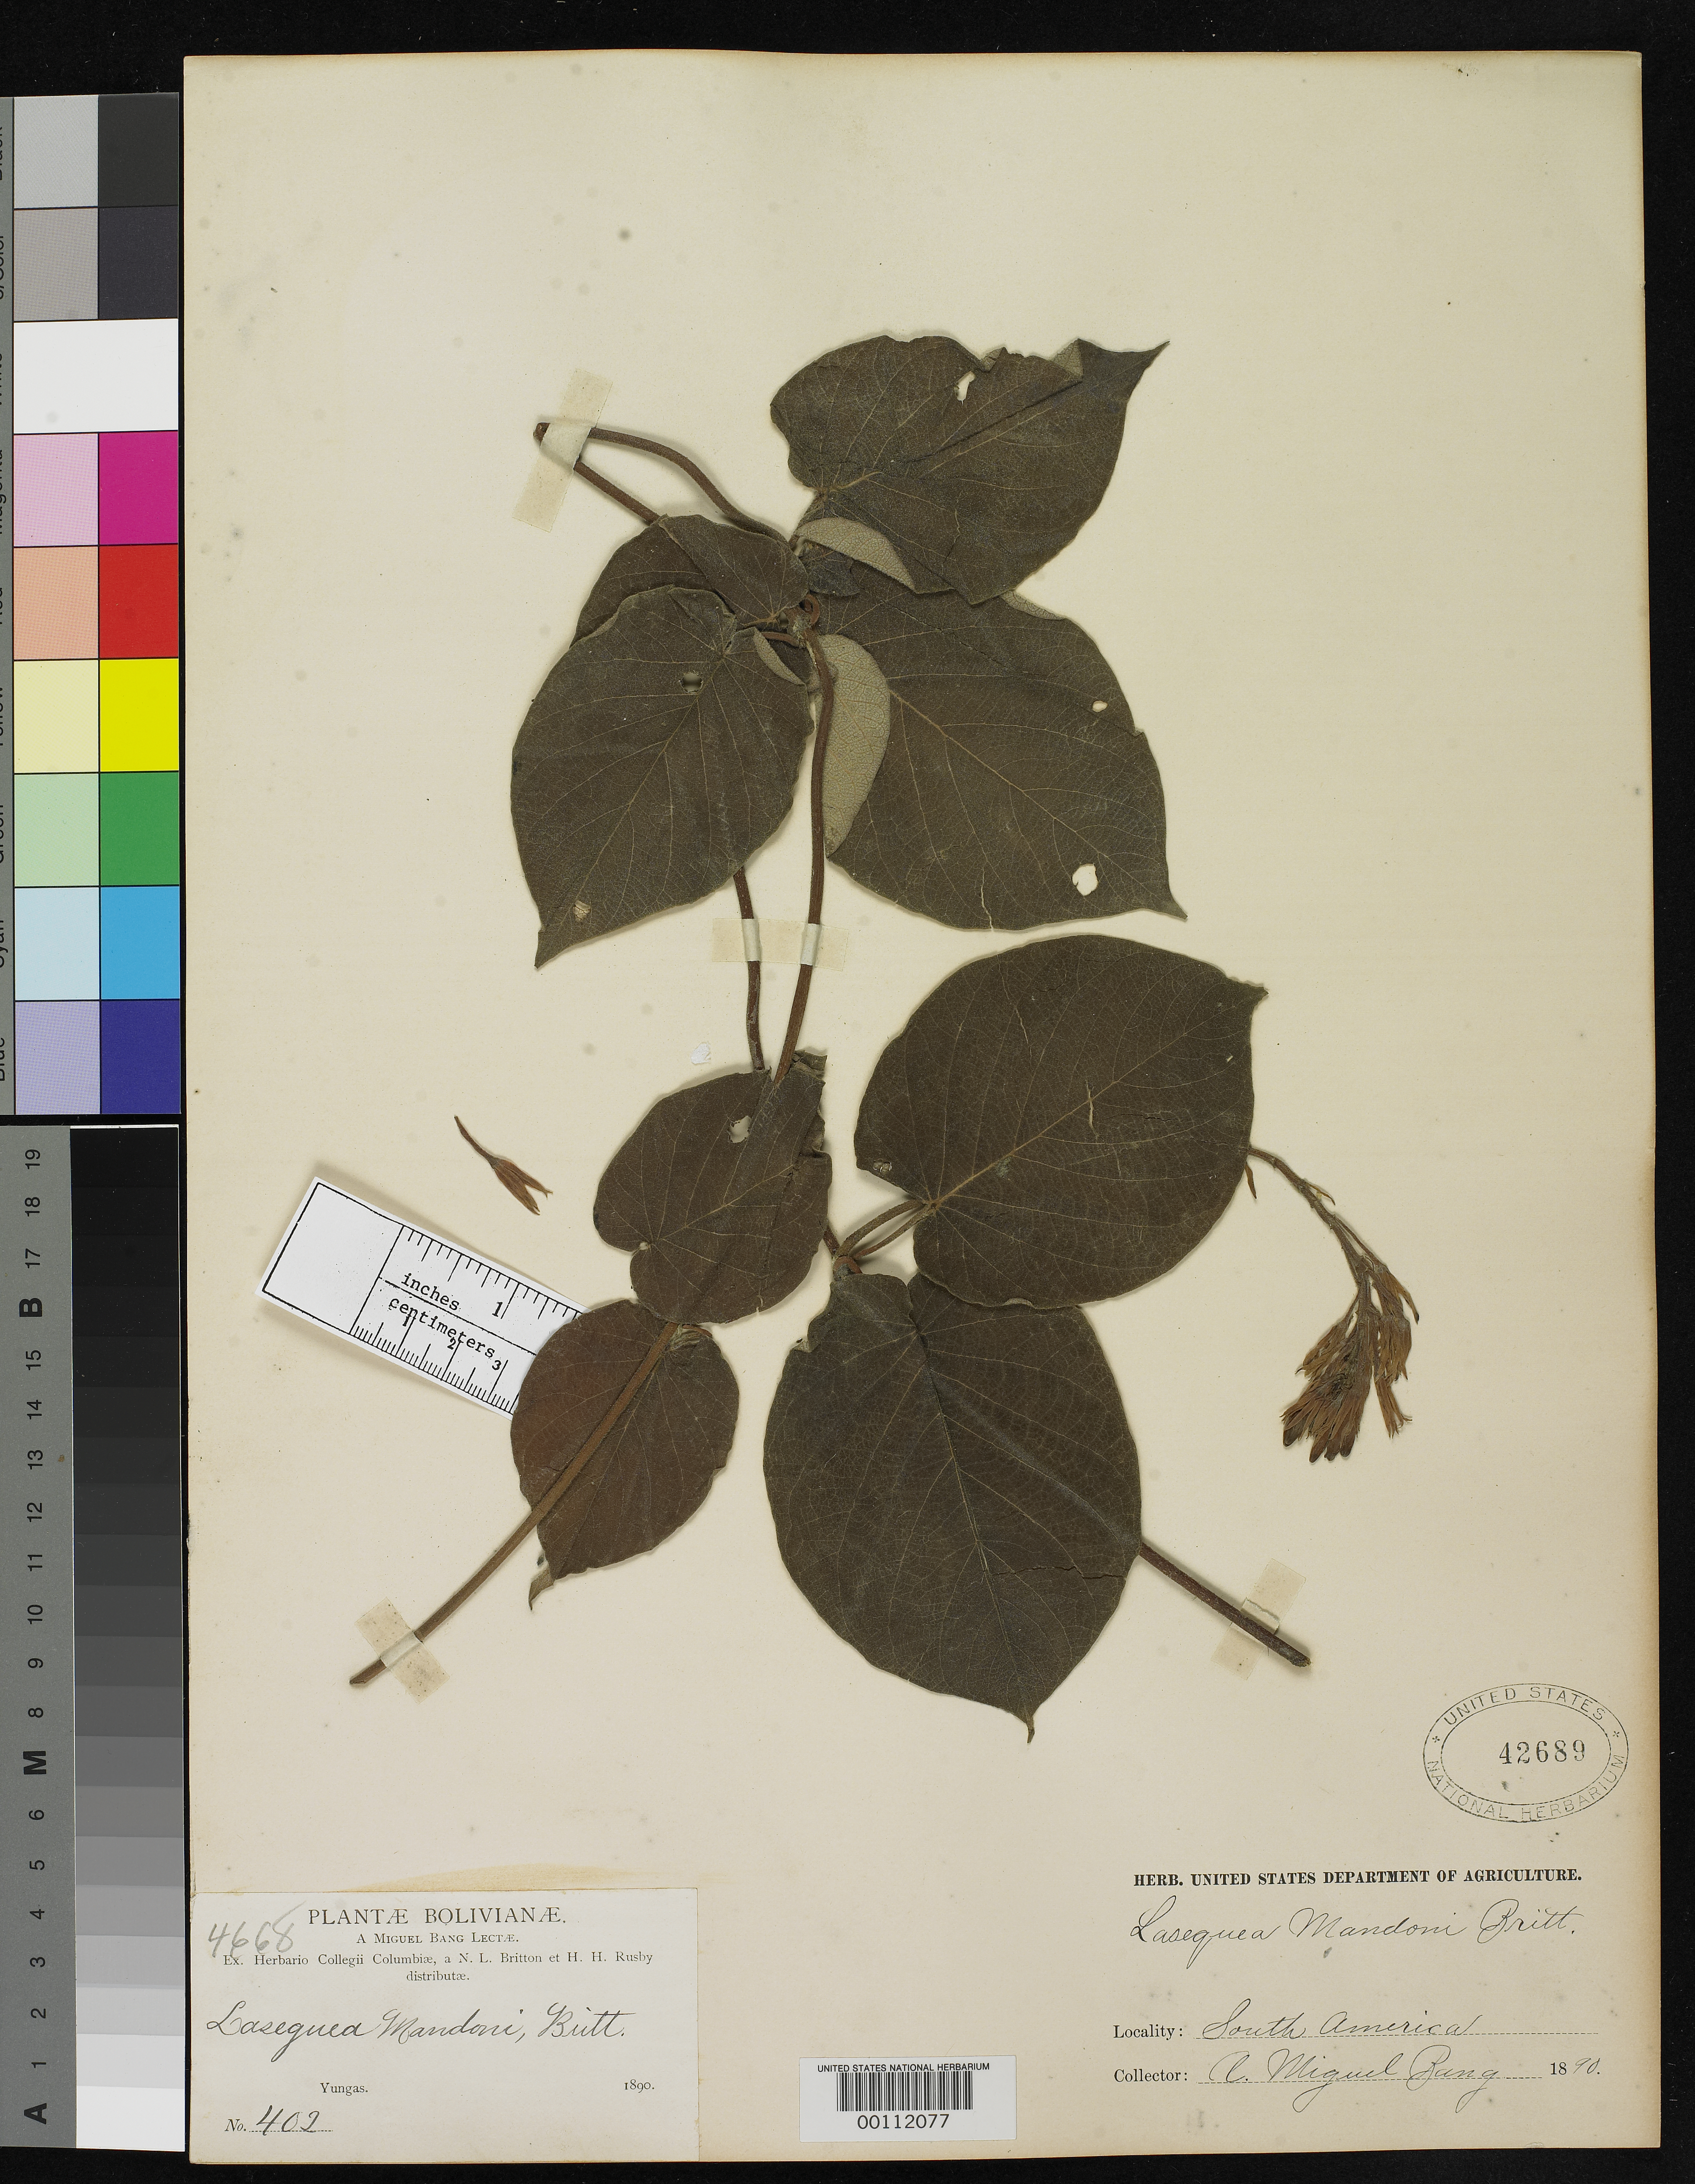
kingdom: Plantae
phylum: Tracheophyta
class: Magnoliopsida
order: Gentianales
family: Apocynaceae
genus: Laseguea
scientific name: Laseguea mandonii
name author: Britton ex Rusby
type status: Isotype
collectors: M. Bang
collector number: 402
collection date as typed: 1890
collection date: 1890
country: Bolivia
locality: Yungas.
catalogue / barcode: US 42689